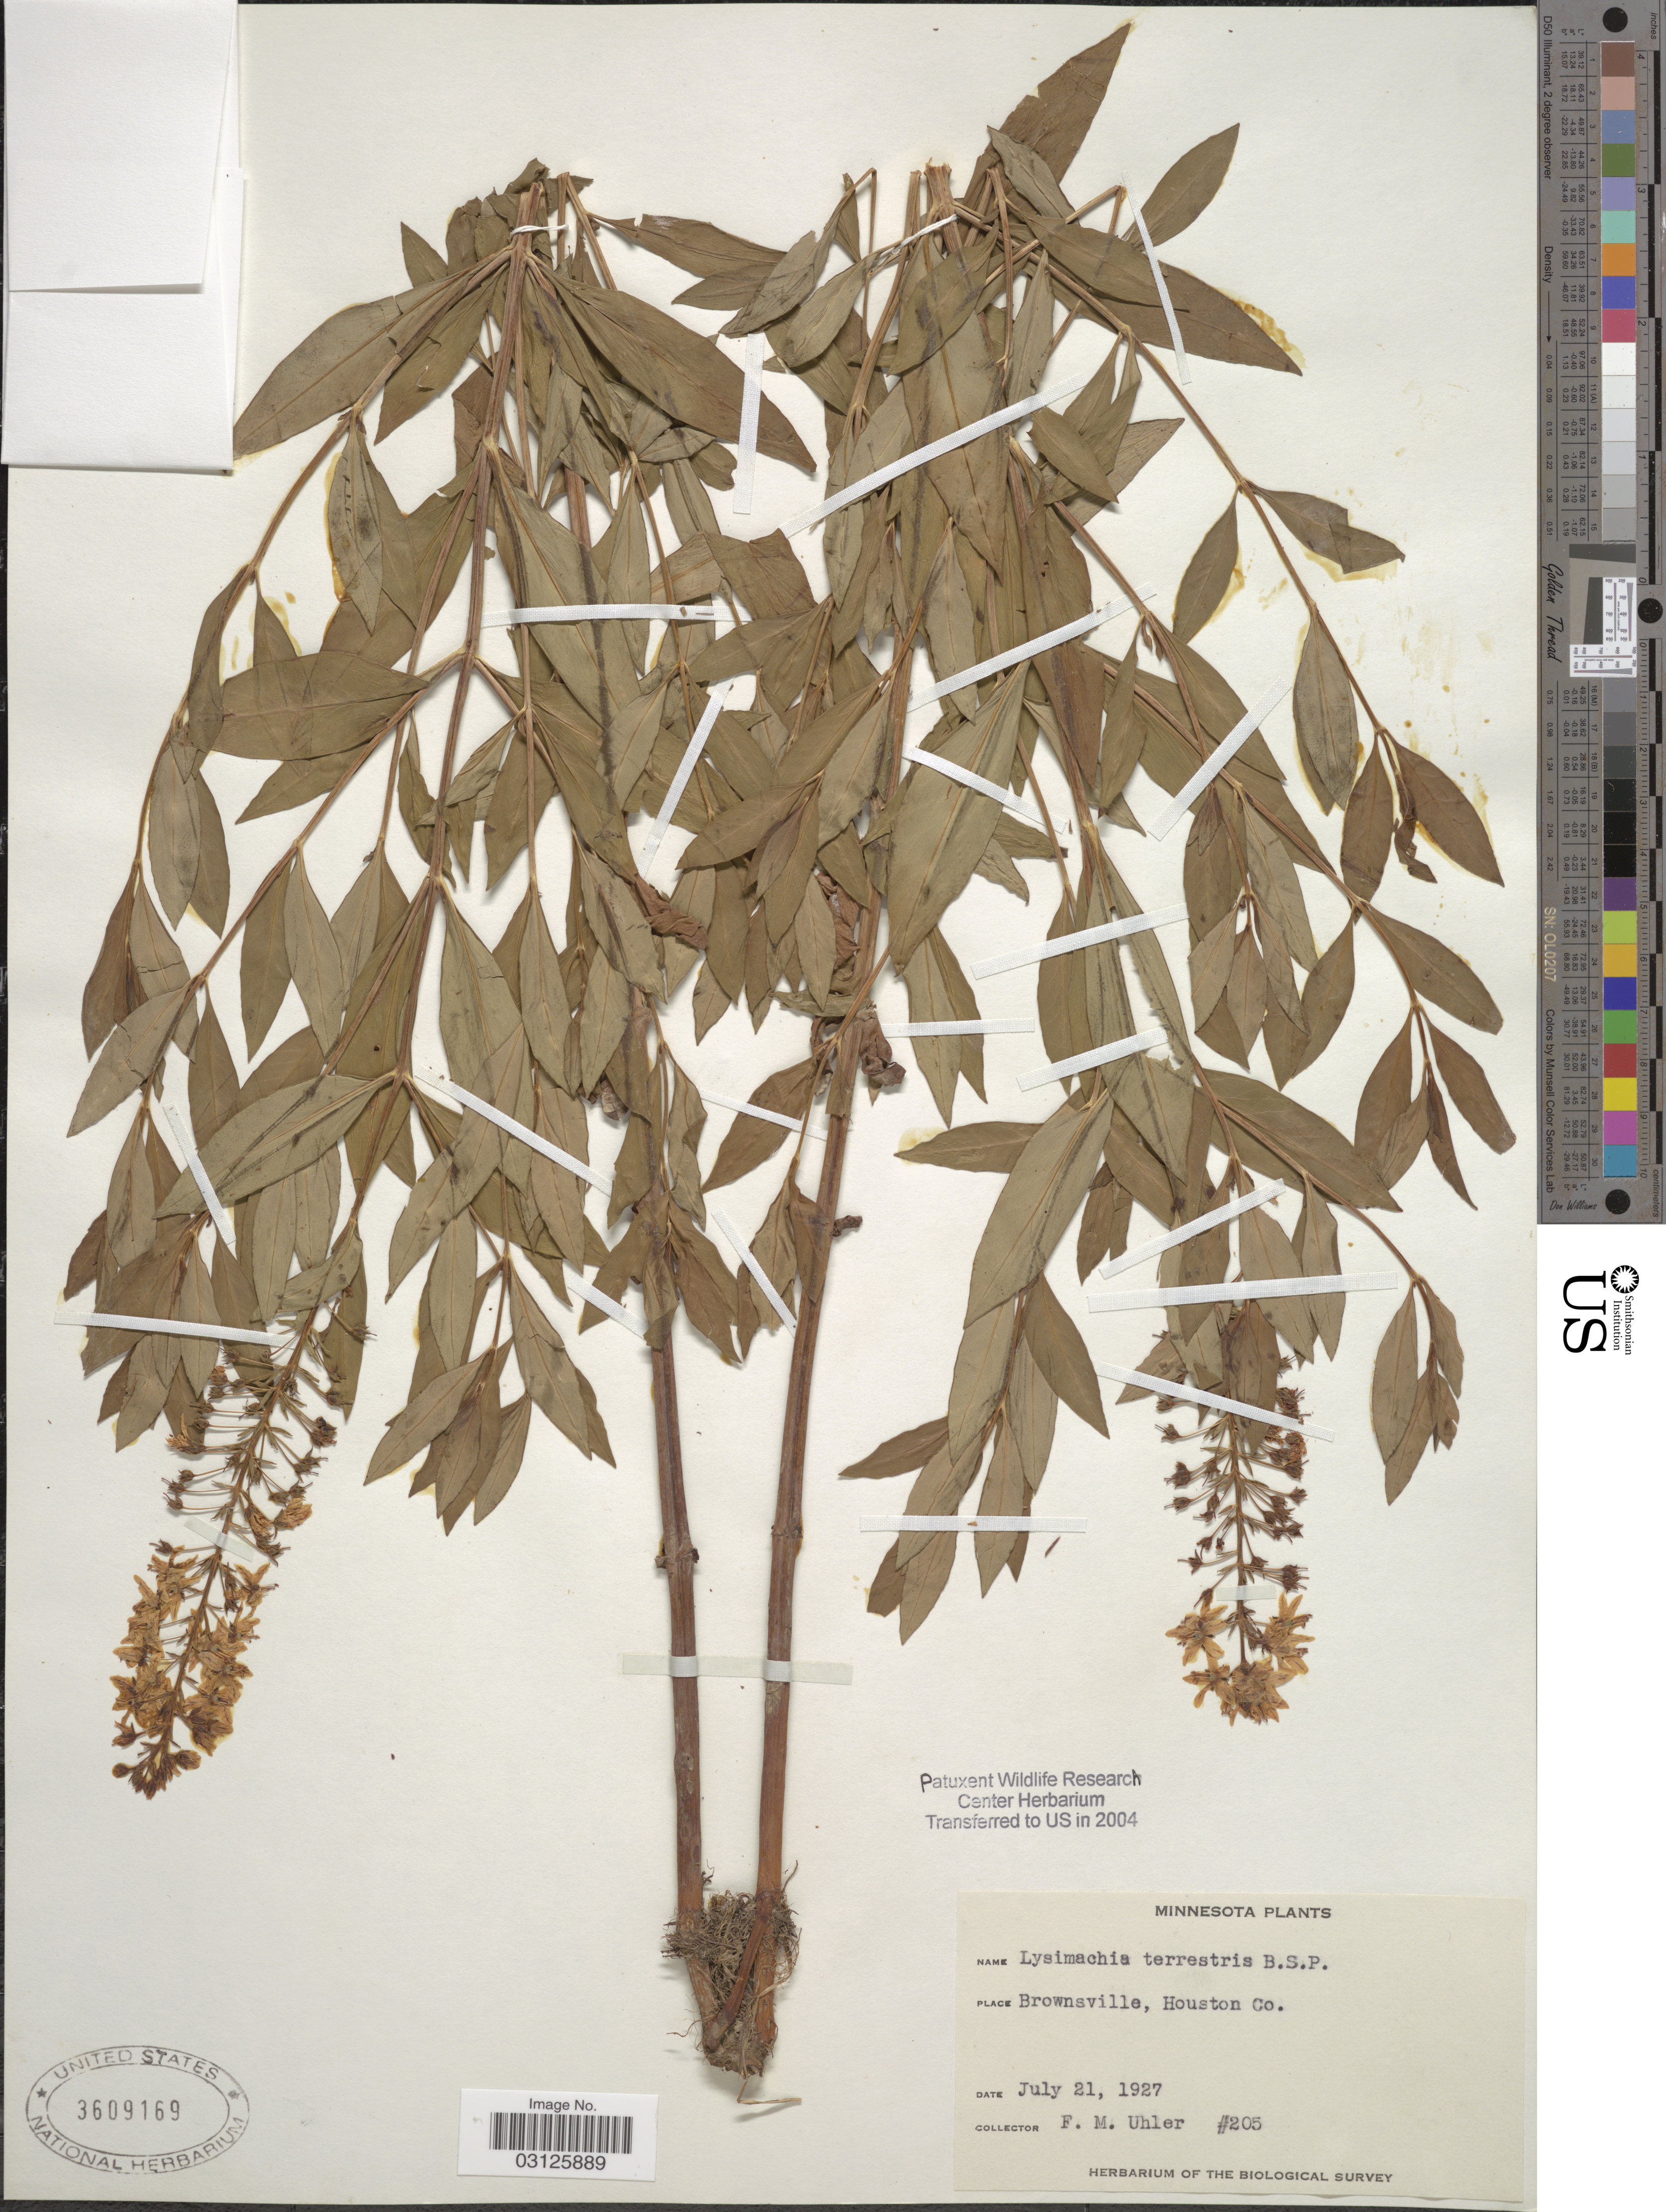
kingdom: Plantae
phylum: Tracheophyta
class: Magnoliopsida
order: Ericales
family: Primulaceae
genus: Lysimachia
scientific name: Lysimachia terrestris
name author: (L.) Britton, Stearns & Poggenb.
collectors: F. M. Uhler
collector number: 205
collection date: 1927-07-21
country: United States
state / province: Minnesota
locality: Brownsville, Houston Co.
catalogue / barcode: US 3609169